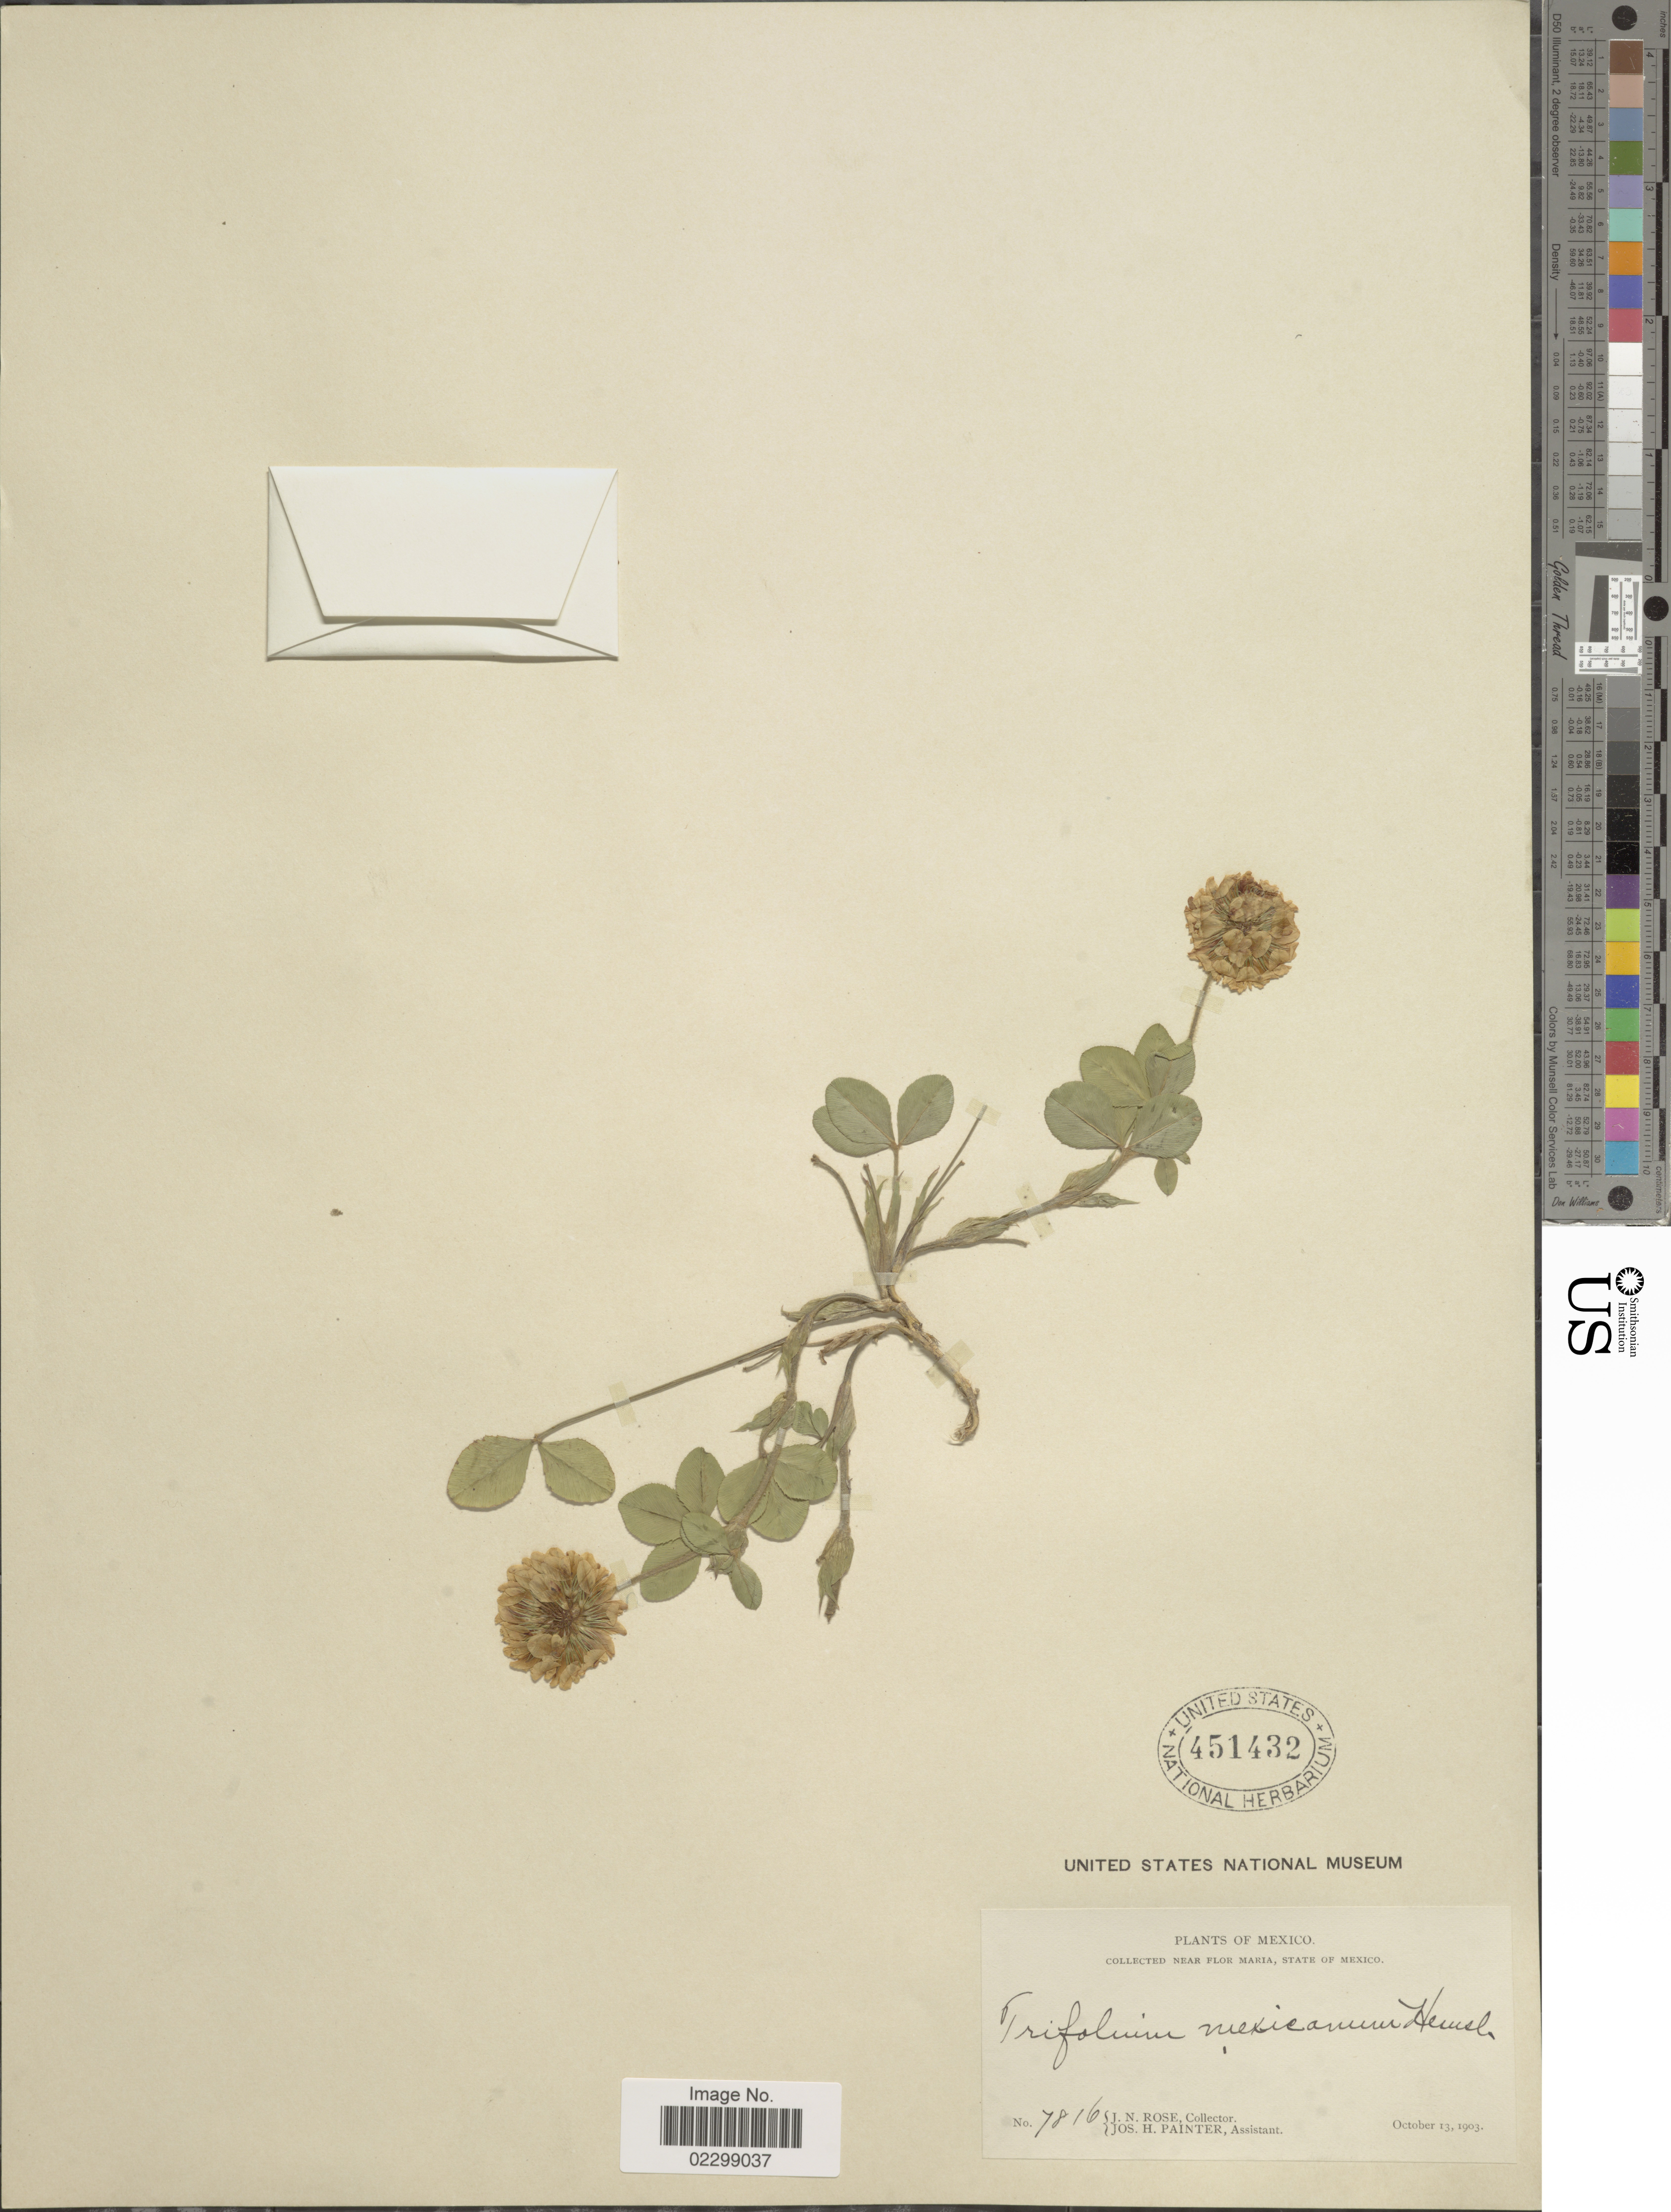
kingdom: Plantae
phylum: Tracheophyta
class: Magnoliopsida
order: Fabales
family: Fabaceae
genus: Trifolium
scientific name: Trifolium mexicanum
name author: Hemsl.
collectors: J. N. Rose & J. H. Painter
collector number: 7816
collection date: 1903-10-13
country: Mexico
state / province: México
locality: Near Flor Maria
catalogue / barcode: US 451432